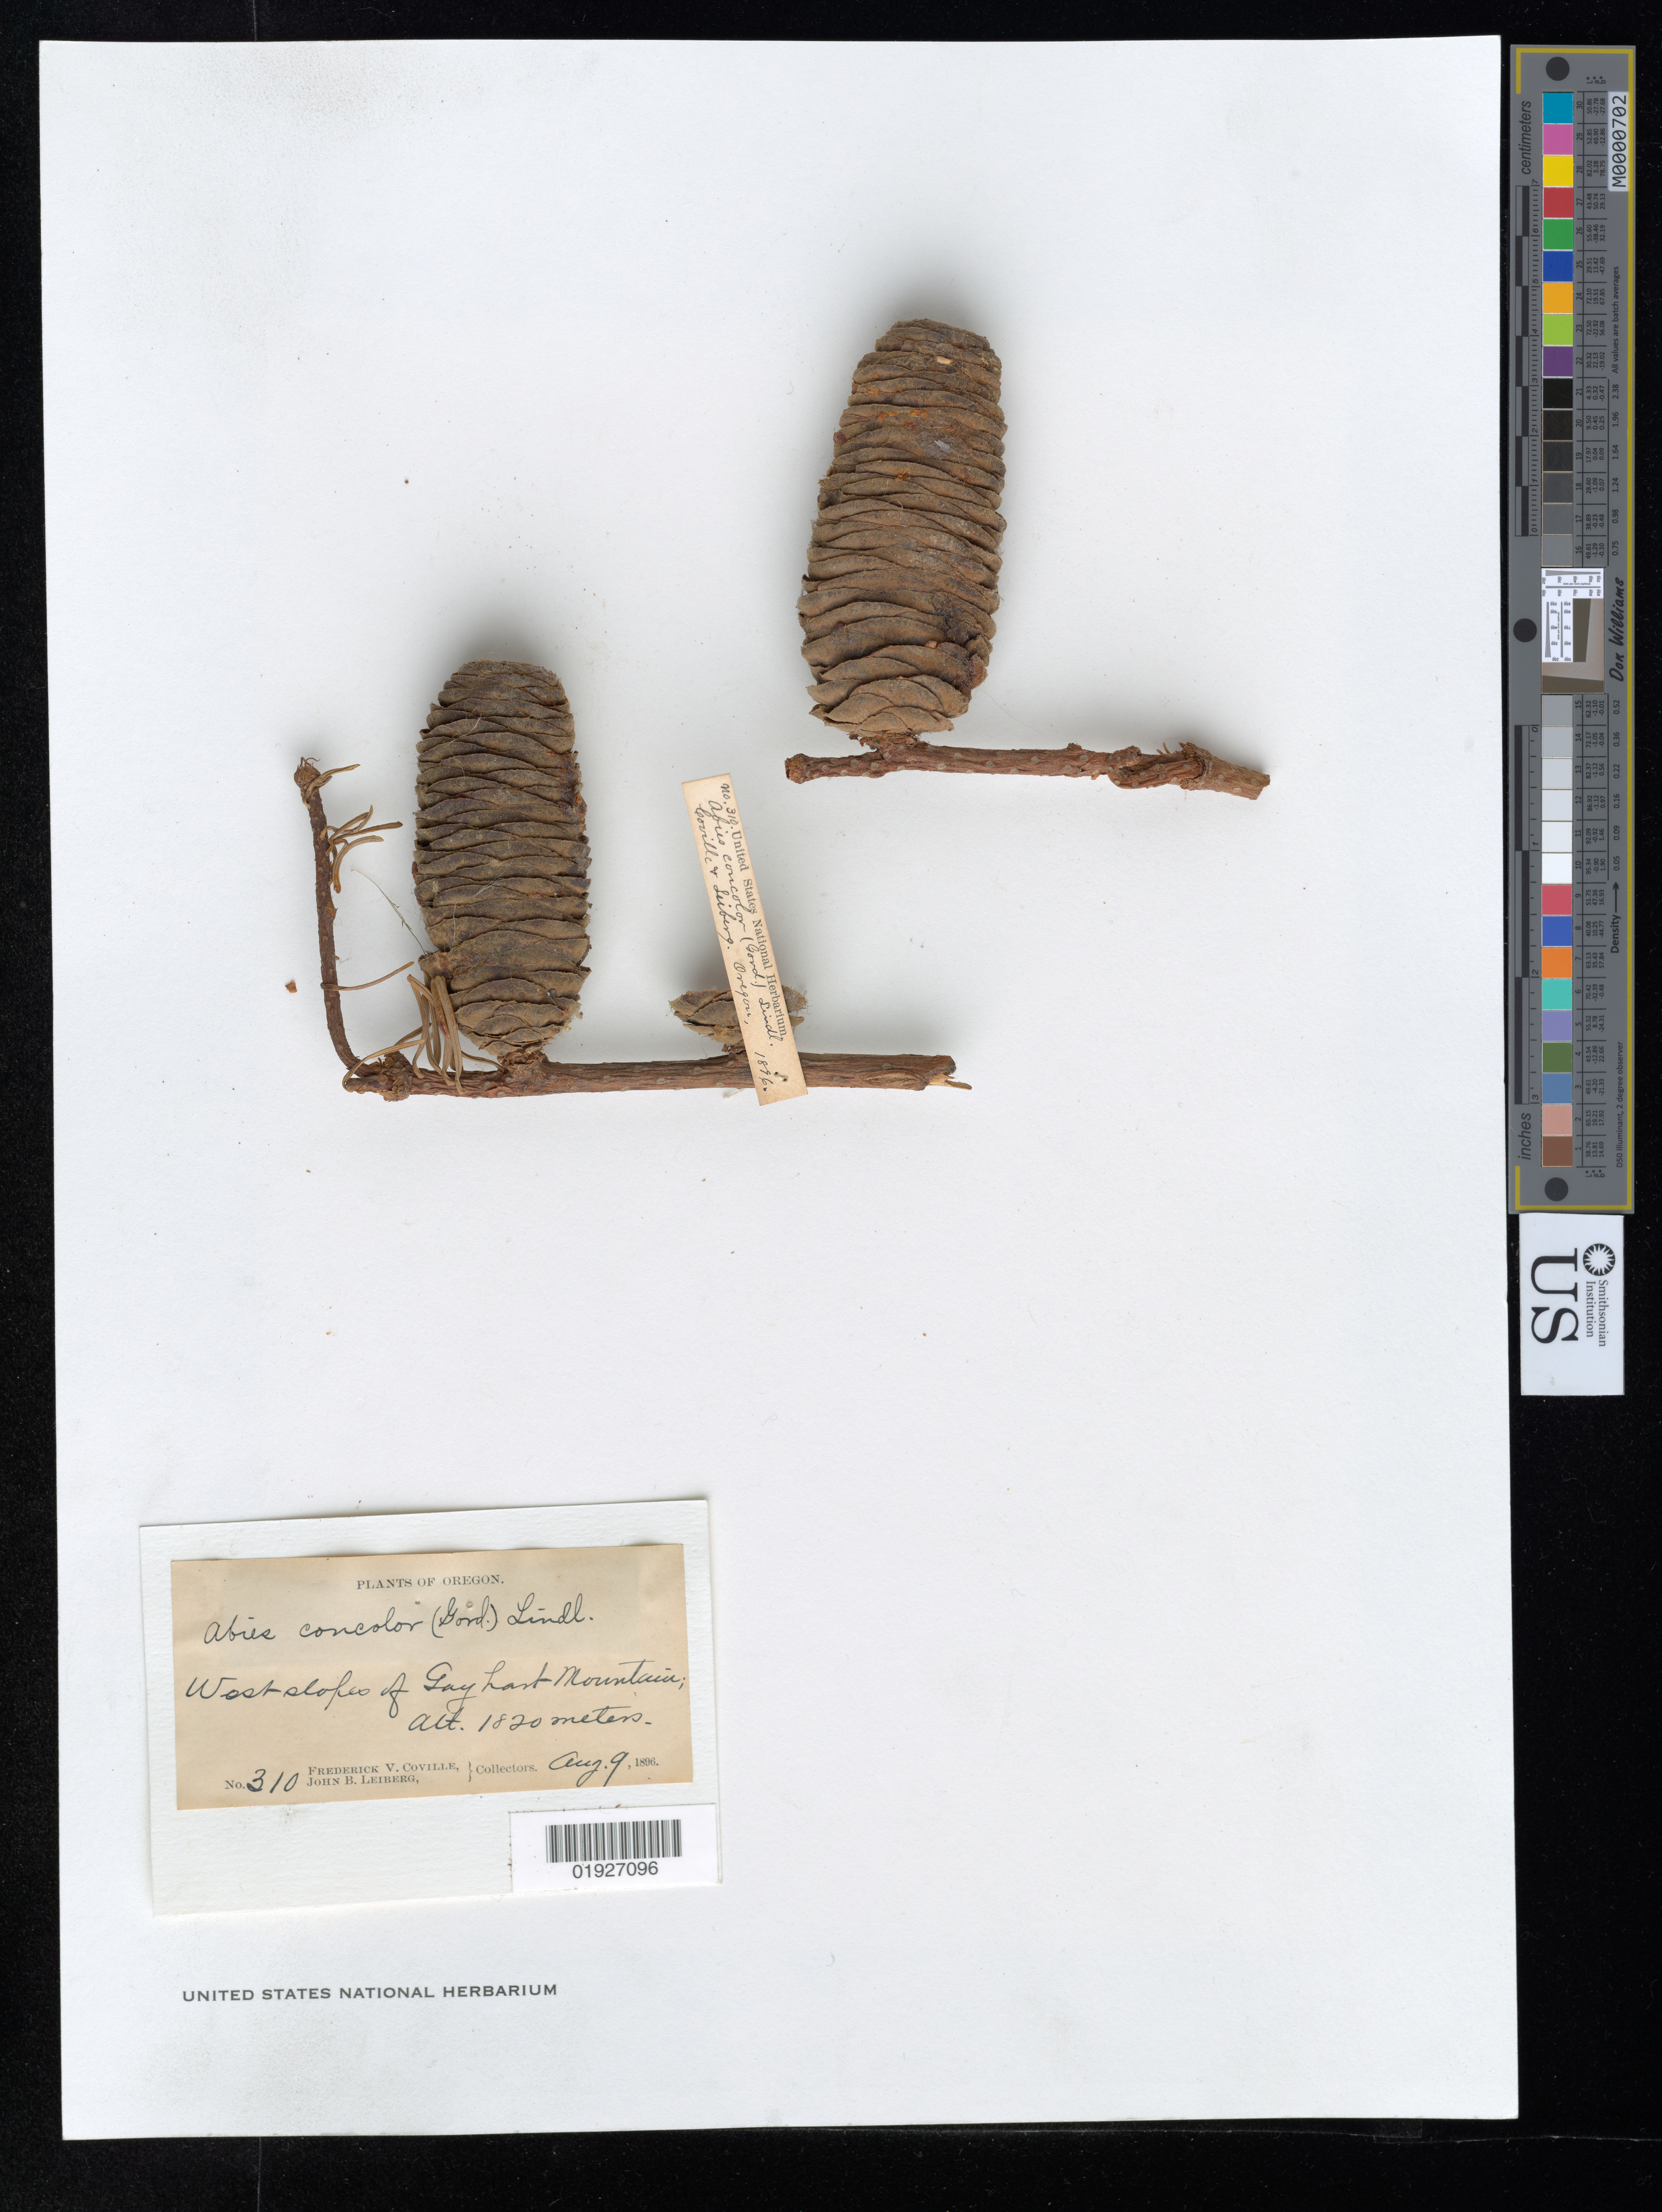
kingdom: Plantae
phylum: Tracheophyta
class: Pinopsida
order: Pinales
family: Pinaceae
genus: Abies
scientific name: Abies concolor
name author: (Gordon & Glend.) Lindl. ex Hildebr.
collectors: F. V. Coville & J. Leiberg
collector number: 310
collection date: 1896-08-09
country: United States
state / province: Oregon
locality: Gayhart Mountain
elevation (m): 1820